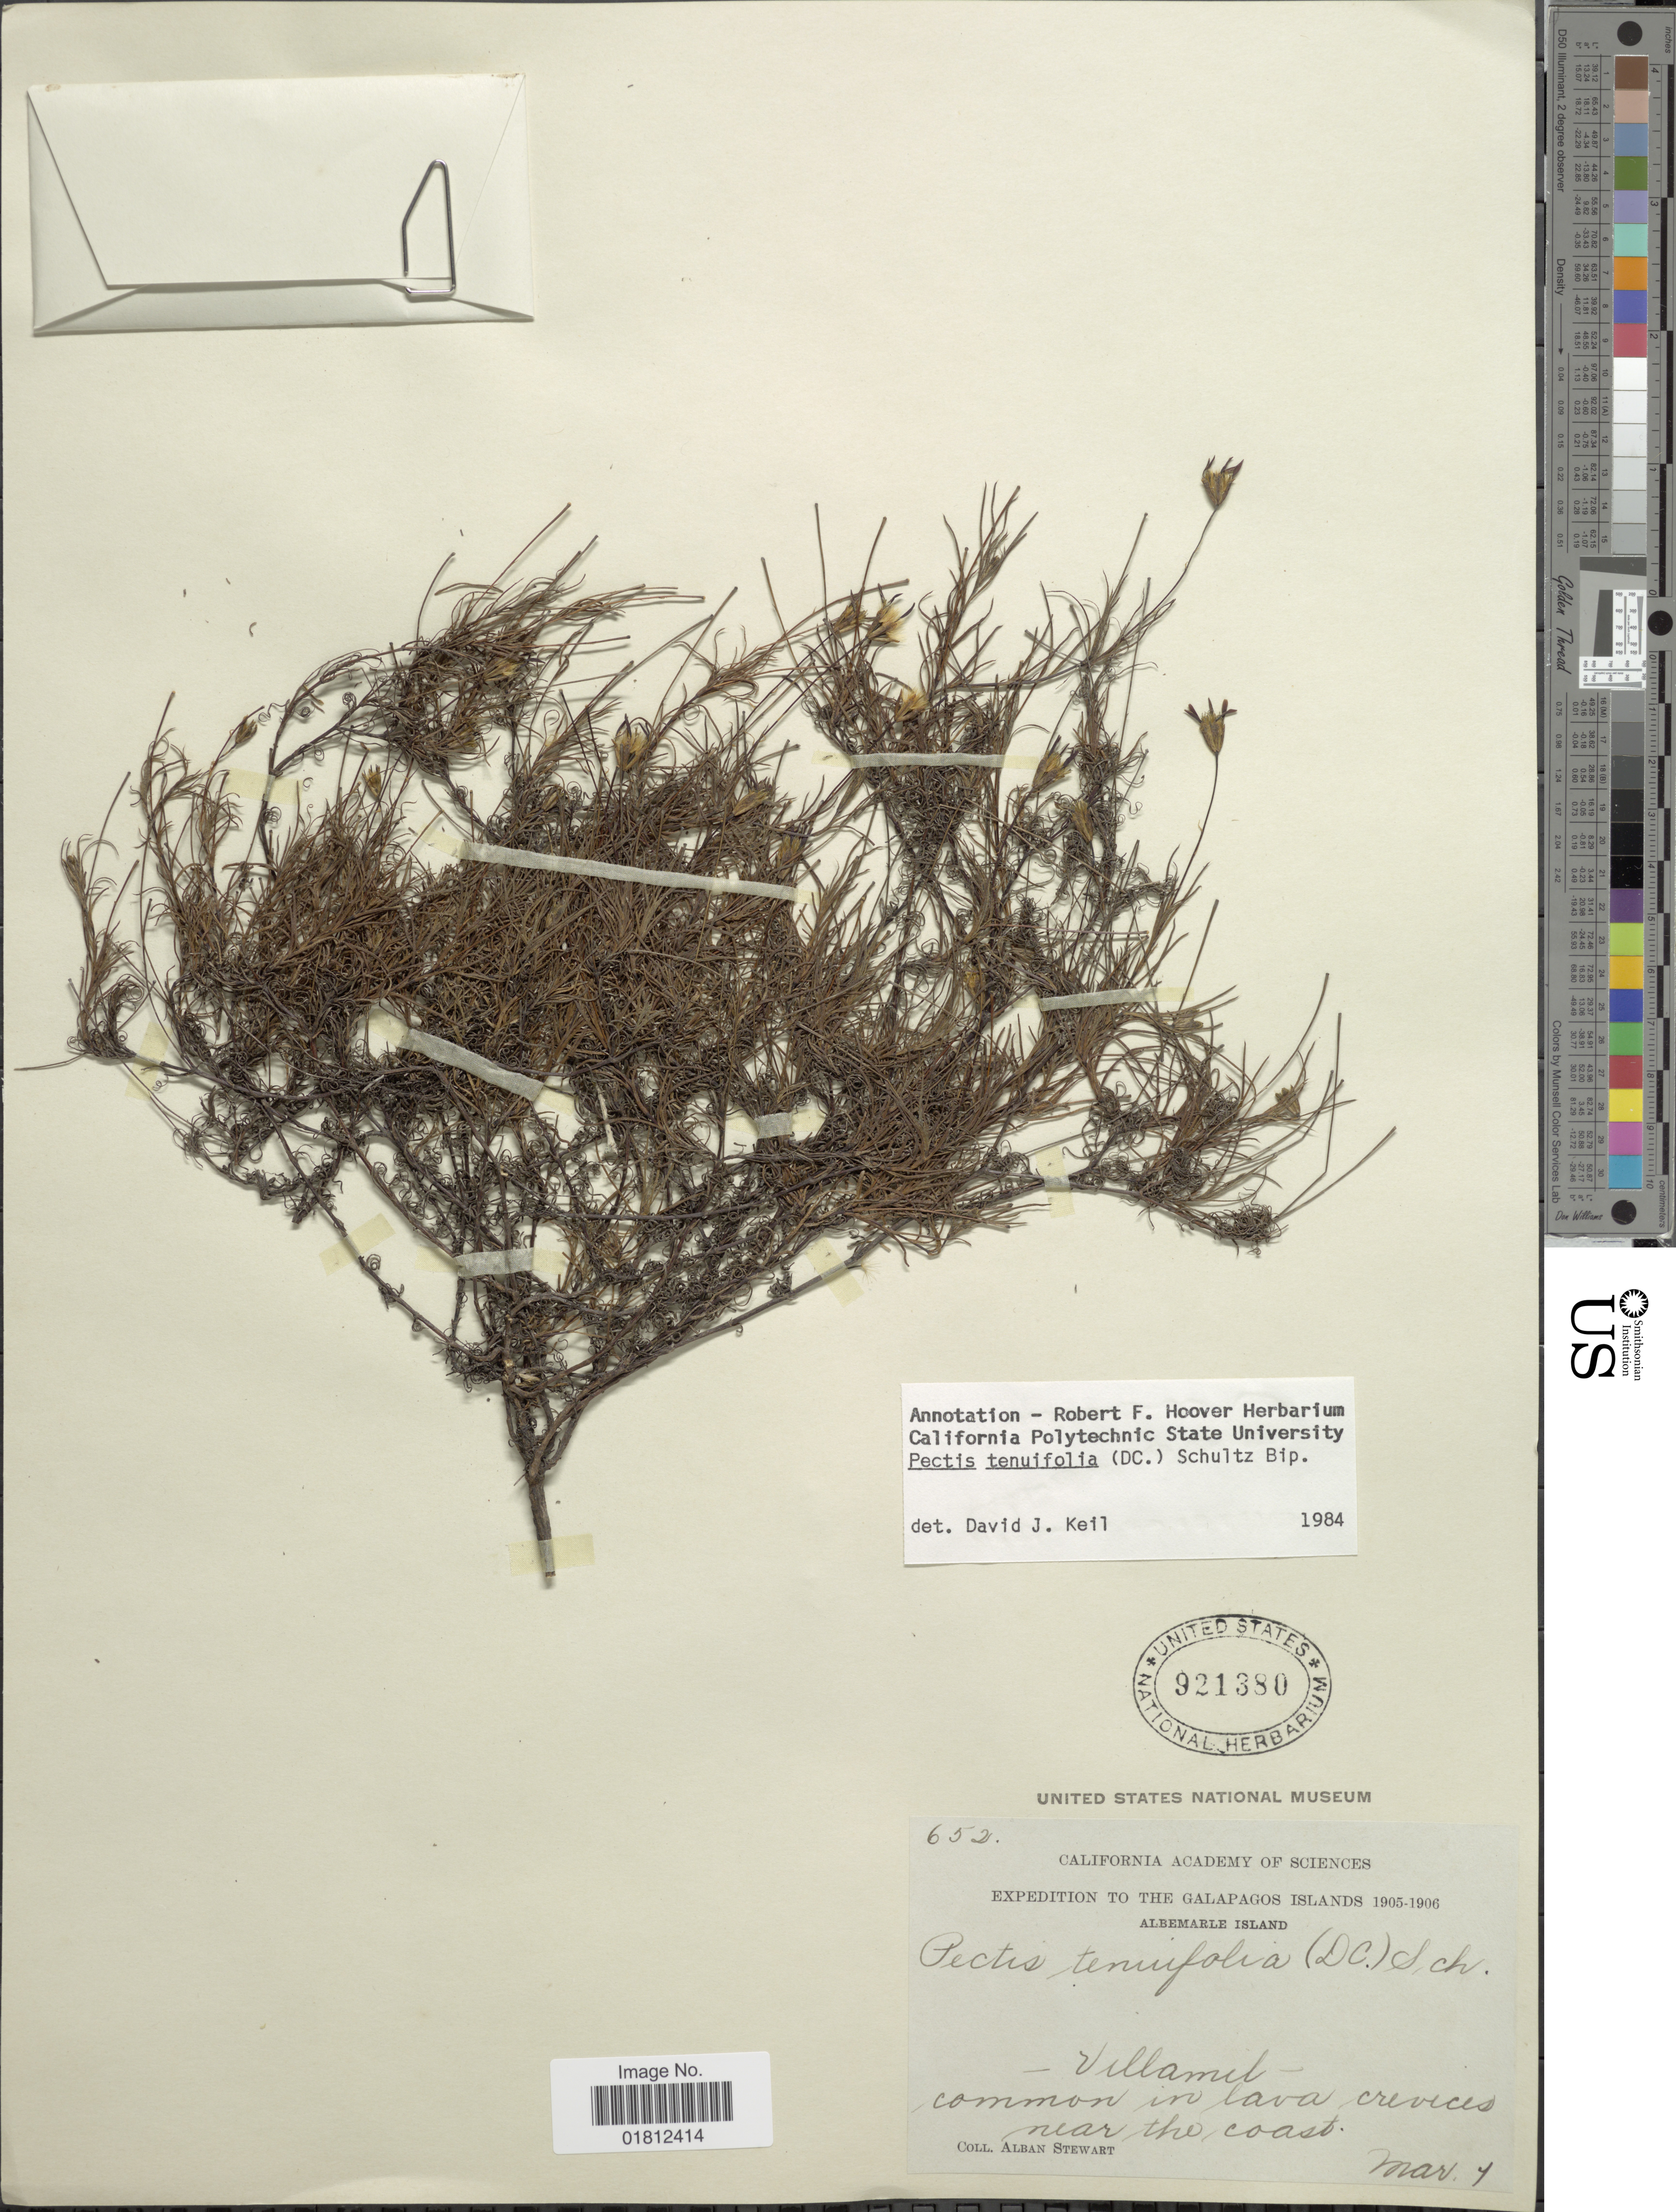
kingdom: Plantae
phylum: Tracheophyta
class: Magnoliopsida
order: Asterales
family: Asteraceae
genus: Pectis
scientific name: Pectis tenuicaulis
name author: Urb.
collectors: A. Stewart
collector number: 652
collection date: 1905-03-04/1906-03-04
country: Ecuador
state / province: Colón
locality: Albemarle Island, Willamil, common in lava creves near the coast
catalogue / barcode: US 921380